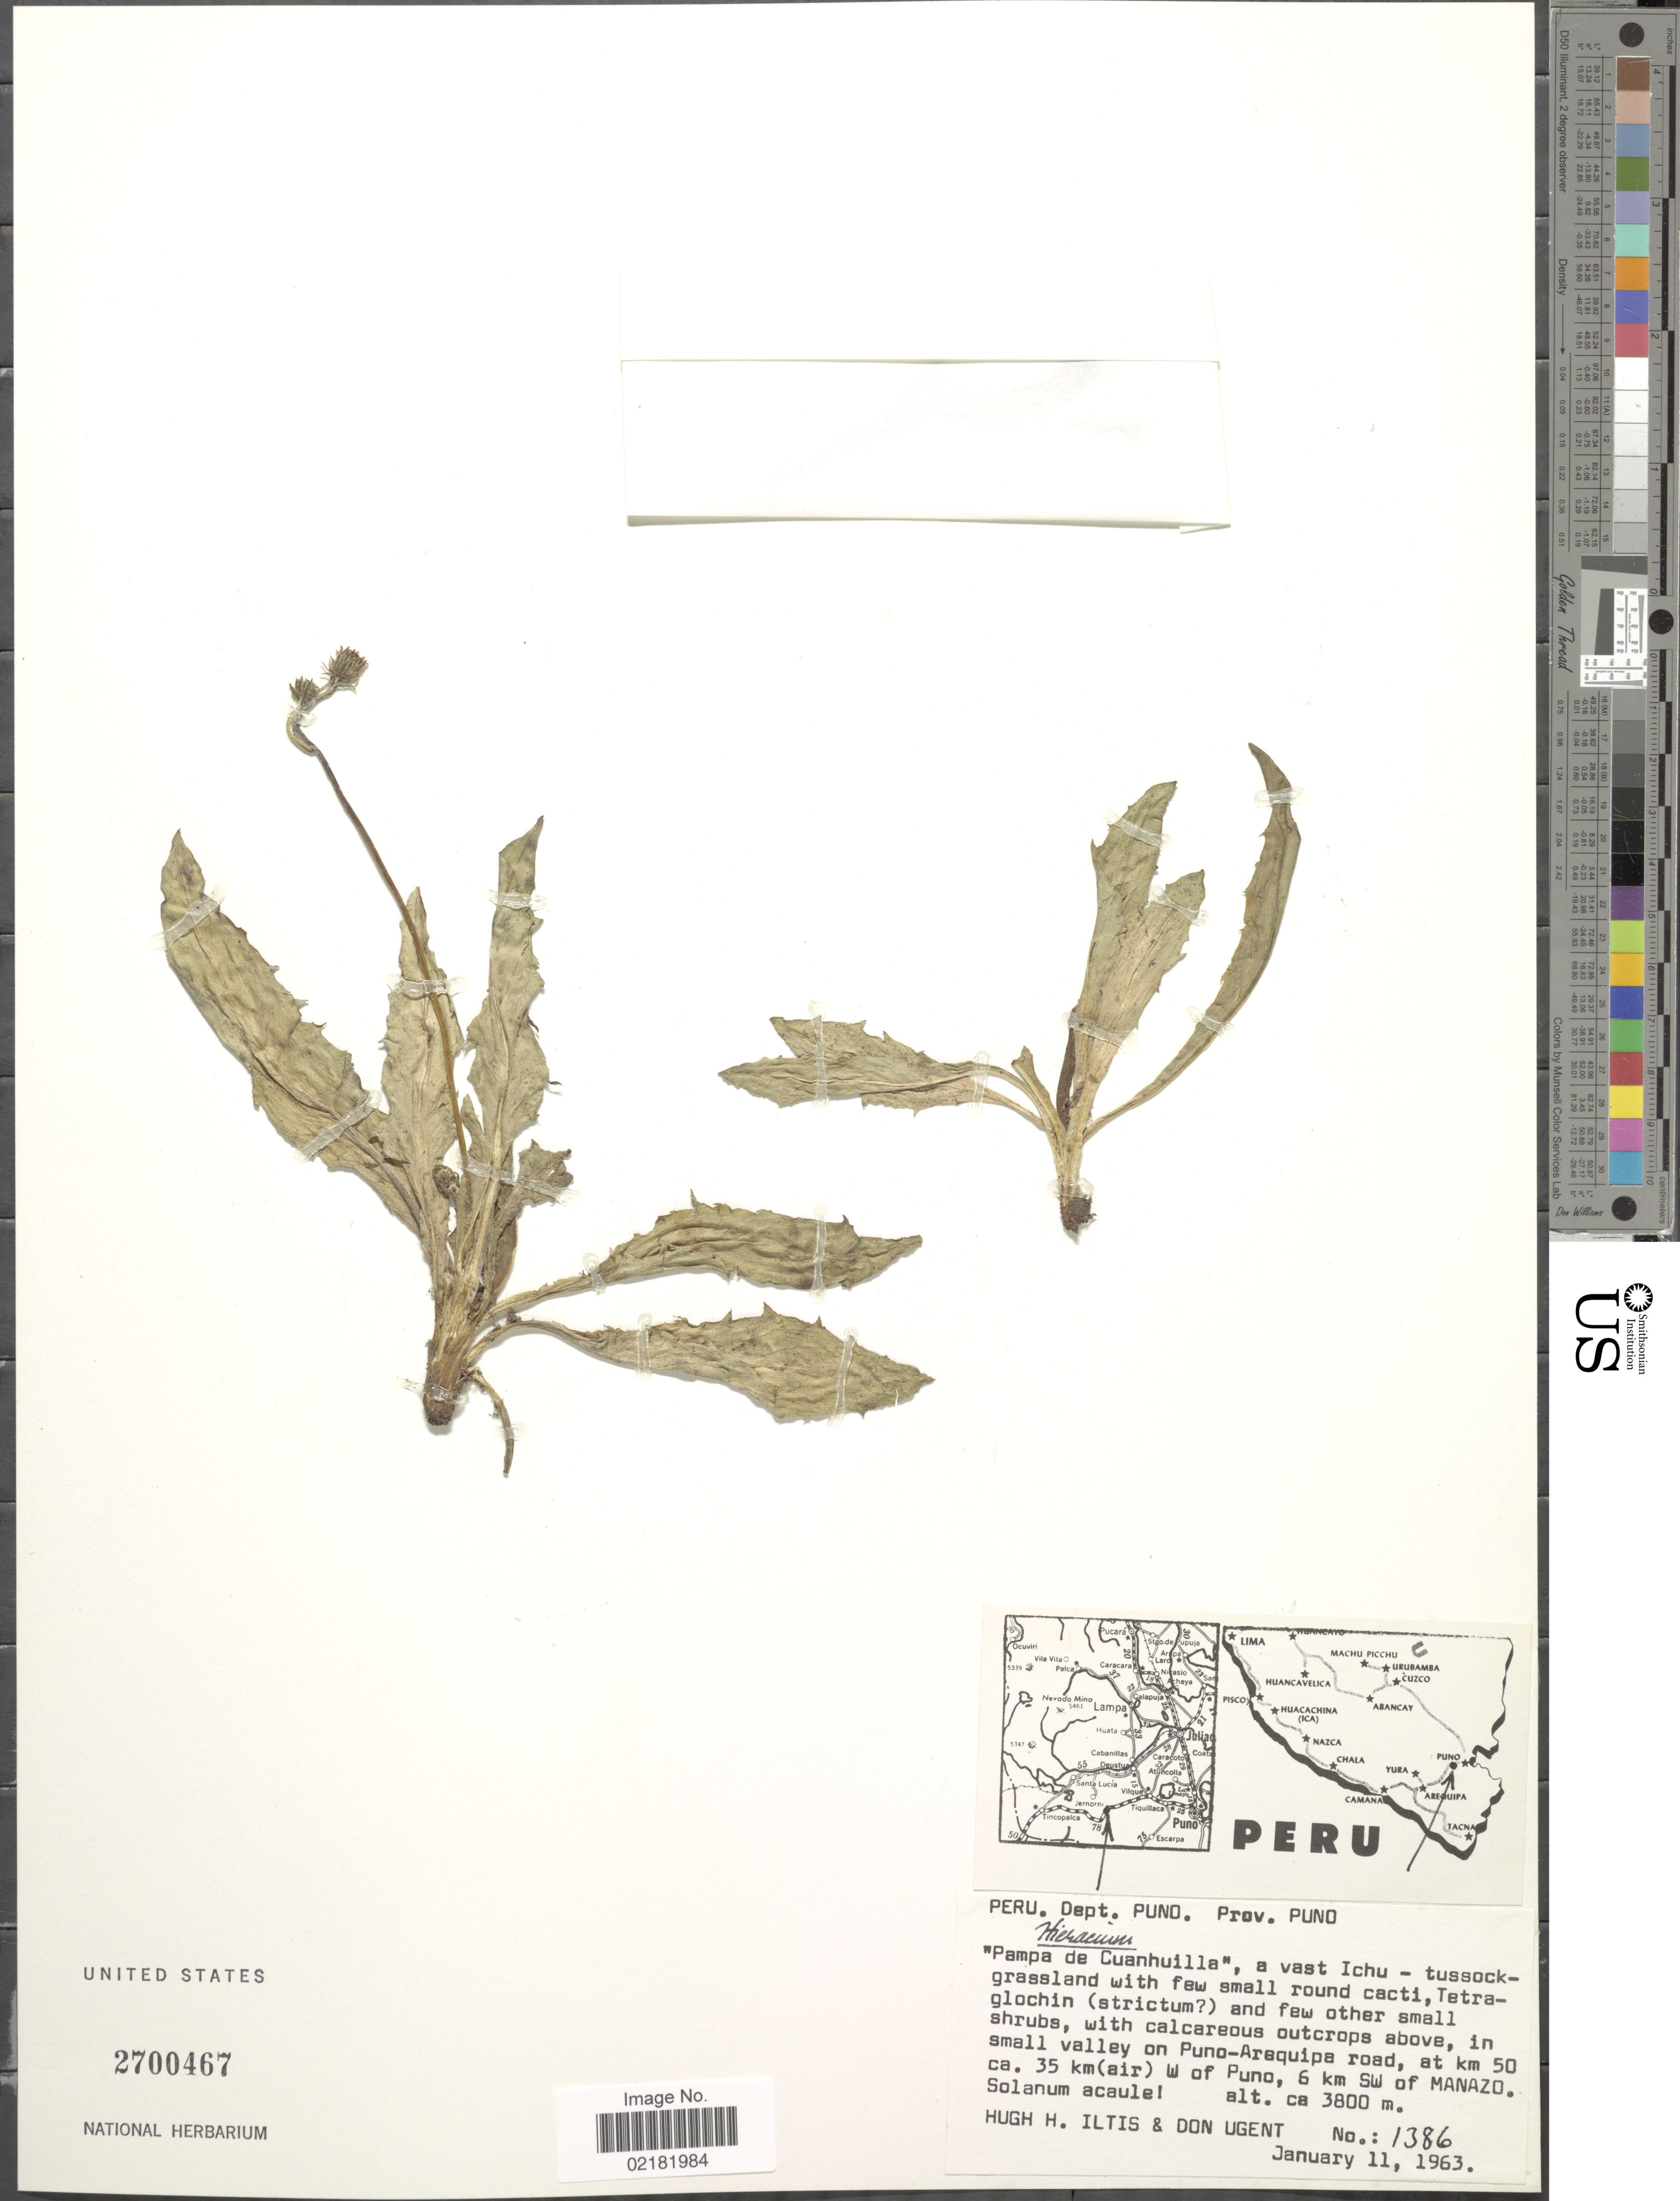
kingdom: Plantae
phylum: Tracheophyta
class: Magnoliopsida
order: Asterales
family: Asteraceae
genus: Hieracium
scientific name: Hieracium repandulare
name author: Druce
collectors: H. H. Iltis & D. Ugent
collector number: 1386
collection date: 1963-01-11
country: Peru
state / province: Puno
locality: Dept. Puno, "Pampa de Cuanhuila", a vast Ichu-tussock-grassland, in small valley on Puno-Arequipa road, at km 50 ca. 35 km (air) W of Puno, 6 km SW of Manazo.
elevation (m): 3800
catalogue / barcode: US 2700467